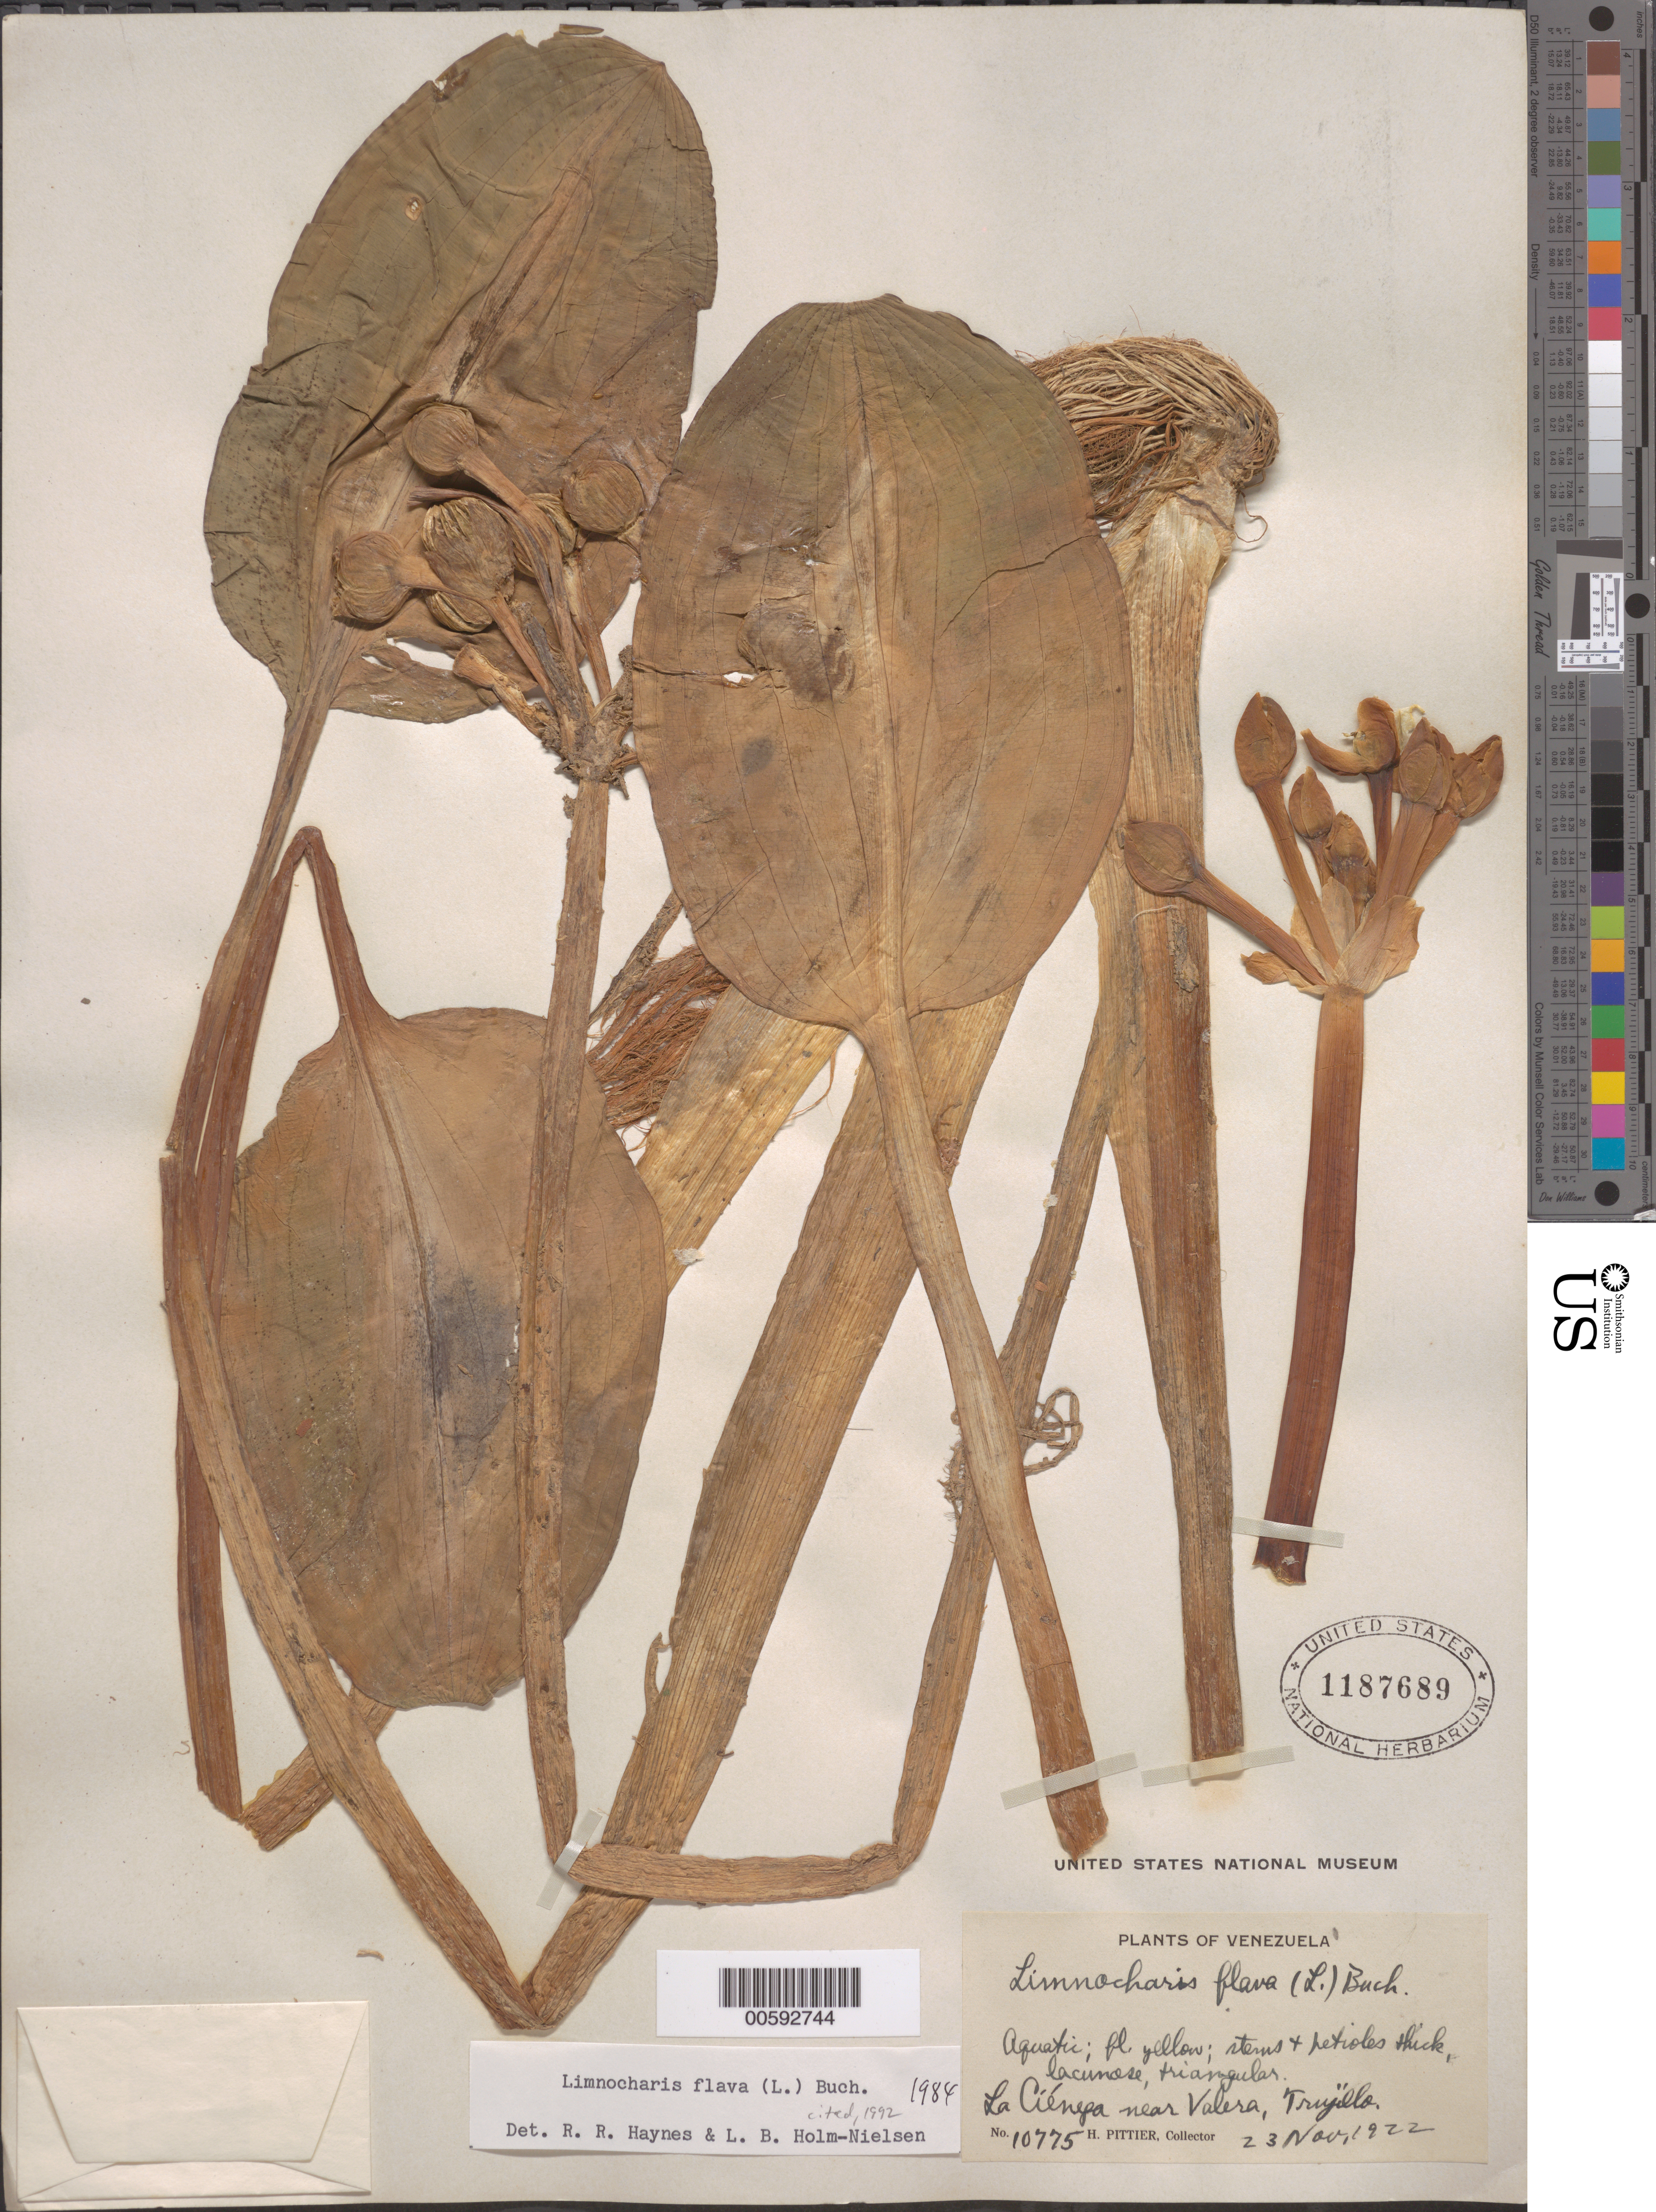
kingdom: Plantae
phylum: Tracheophyta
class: Liliopsida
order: Alismatales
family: Alismataceae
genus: Limnocharis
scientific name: Limnocharis flava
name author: (L.) Buchenau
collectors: H. F. Pittier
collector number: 10775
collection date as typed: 23 Nov 1922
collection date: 1922-11-23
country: Venezuela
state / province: Trujillo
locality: La Cienega near Valera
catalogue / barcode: US 1187689